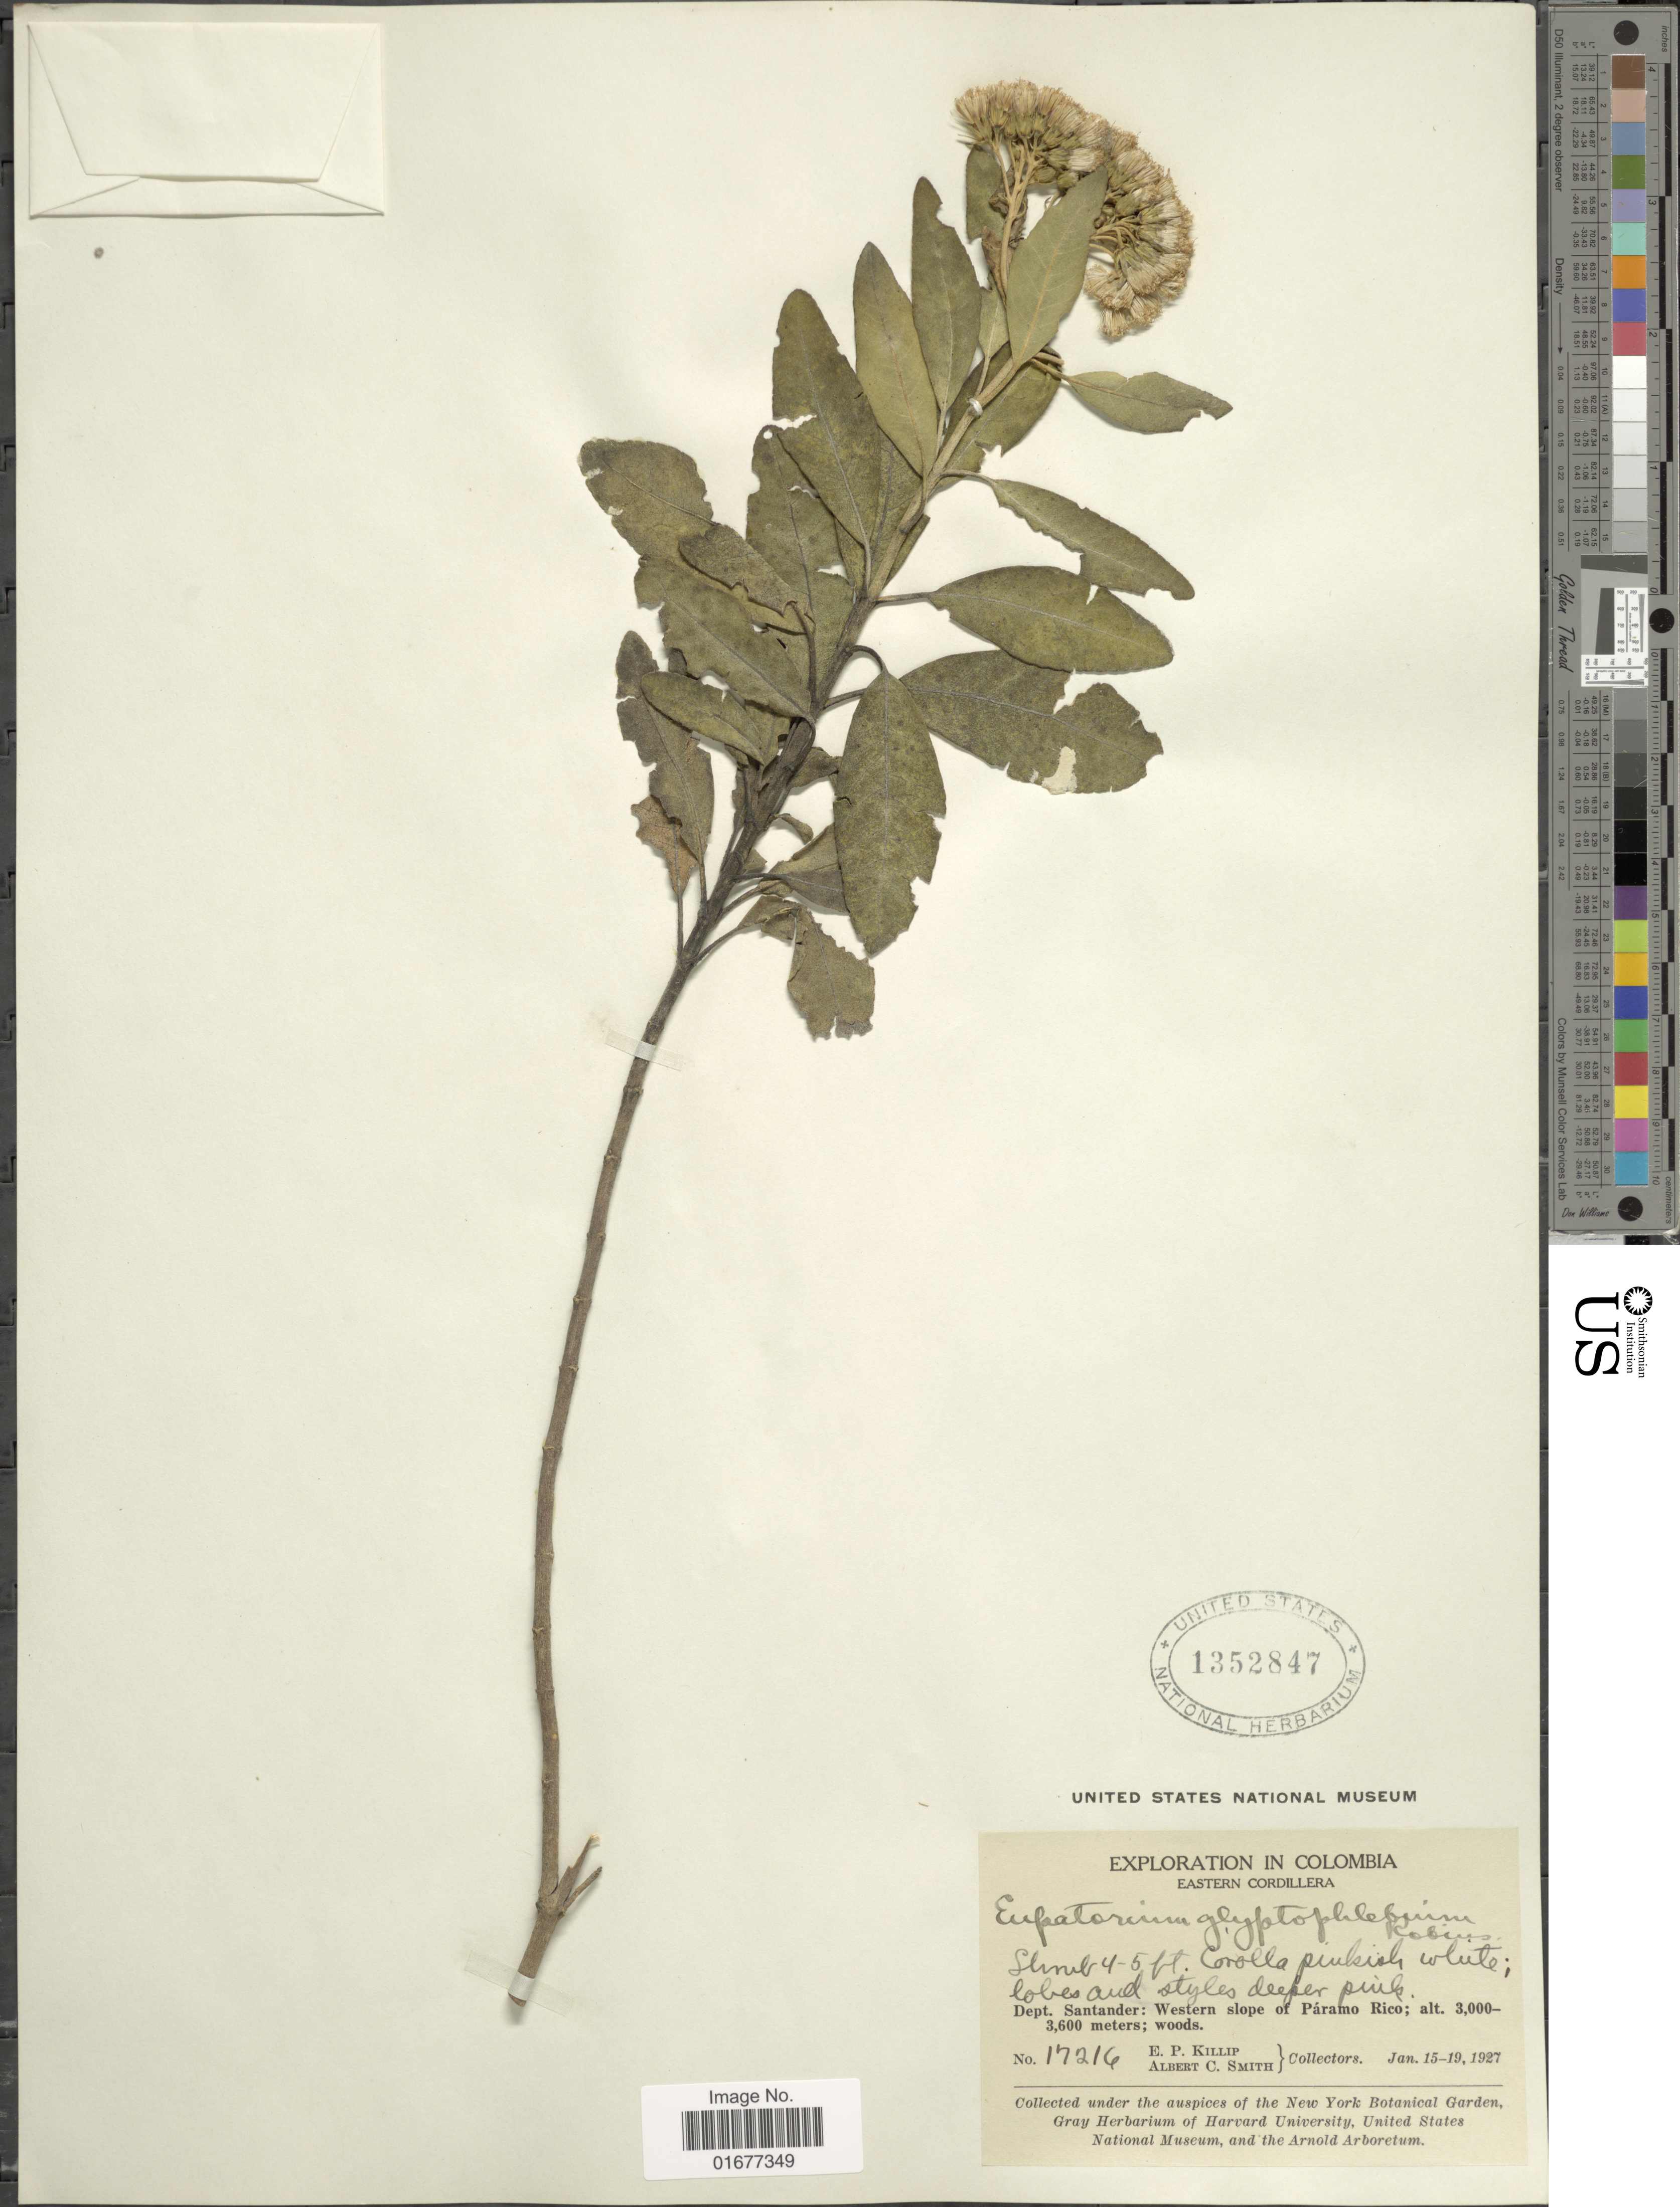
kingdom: Plantae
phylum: Tracheophyta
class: Magnoliopsida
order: Asterales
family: Asteraceae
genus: Ageratina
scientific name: Ageratina glyptophlebia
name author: (B.L. Rob.) R.M. King & H. Rob.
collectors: E. P. Killip & A. C. Smith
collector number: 17216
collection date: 1927-01-15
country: Colombia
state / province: Santander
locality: Western slope of Paramo Rico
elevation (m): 3000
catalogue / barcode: US 1352847